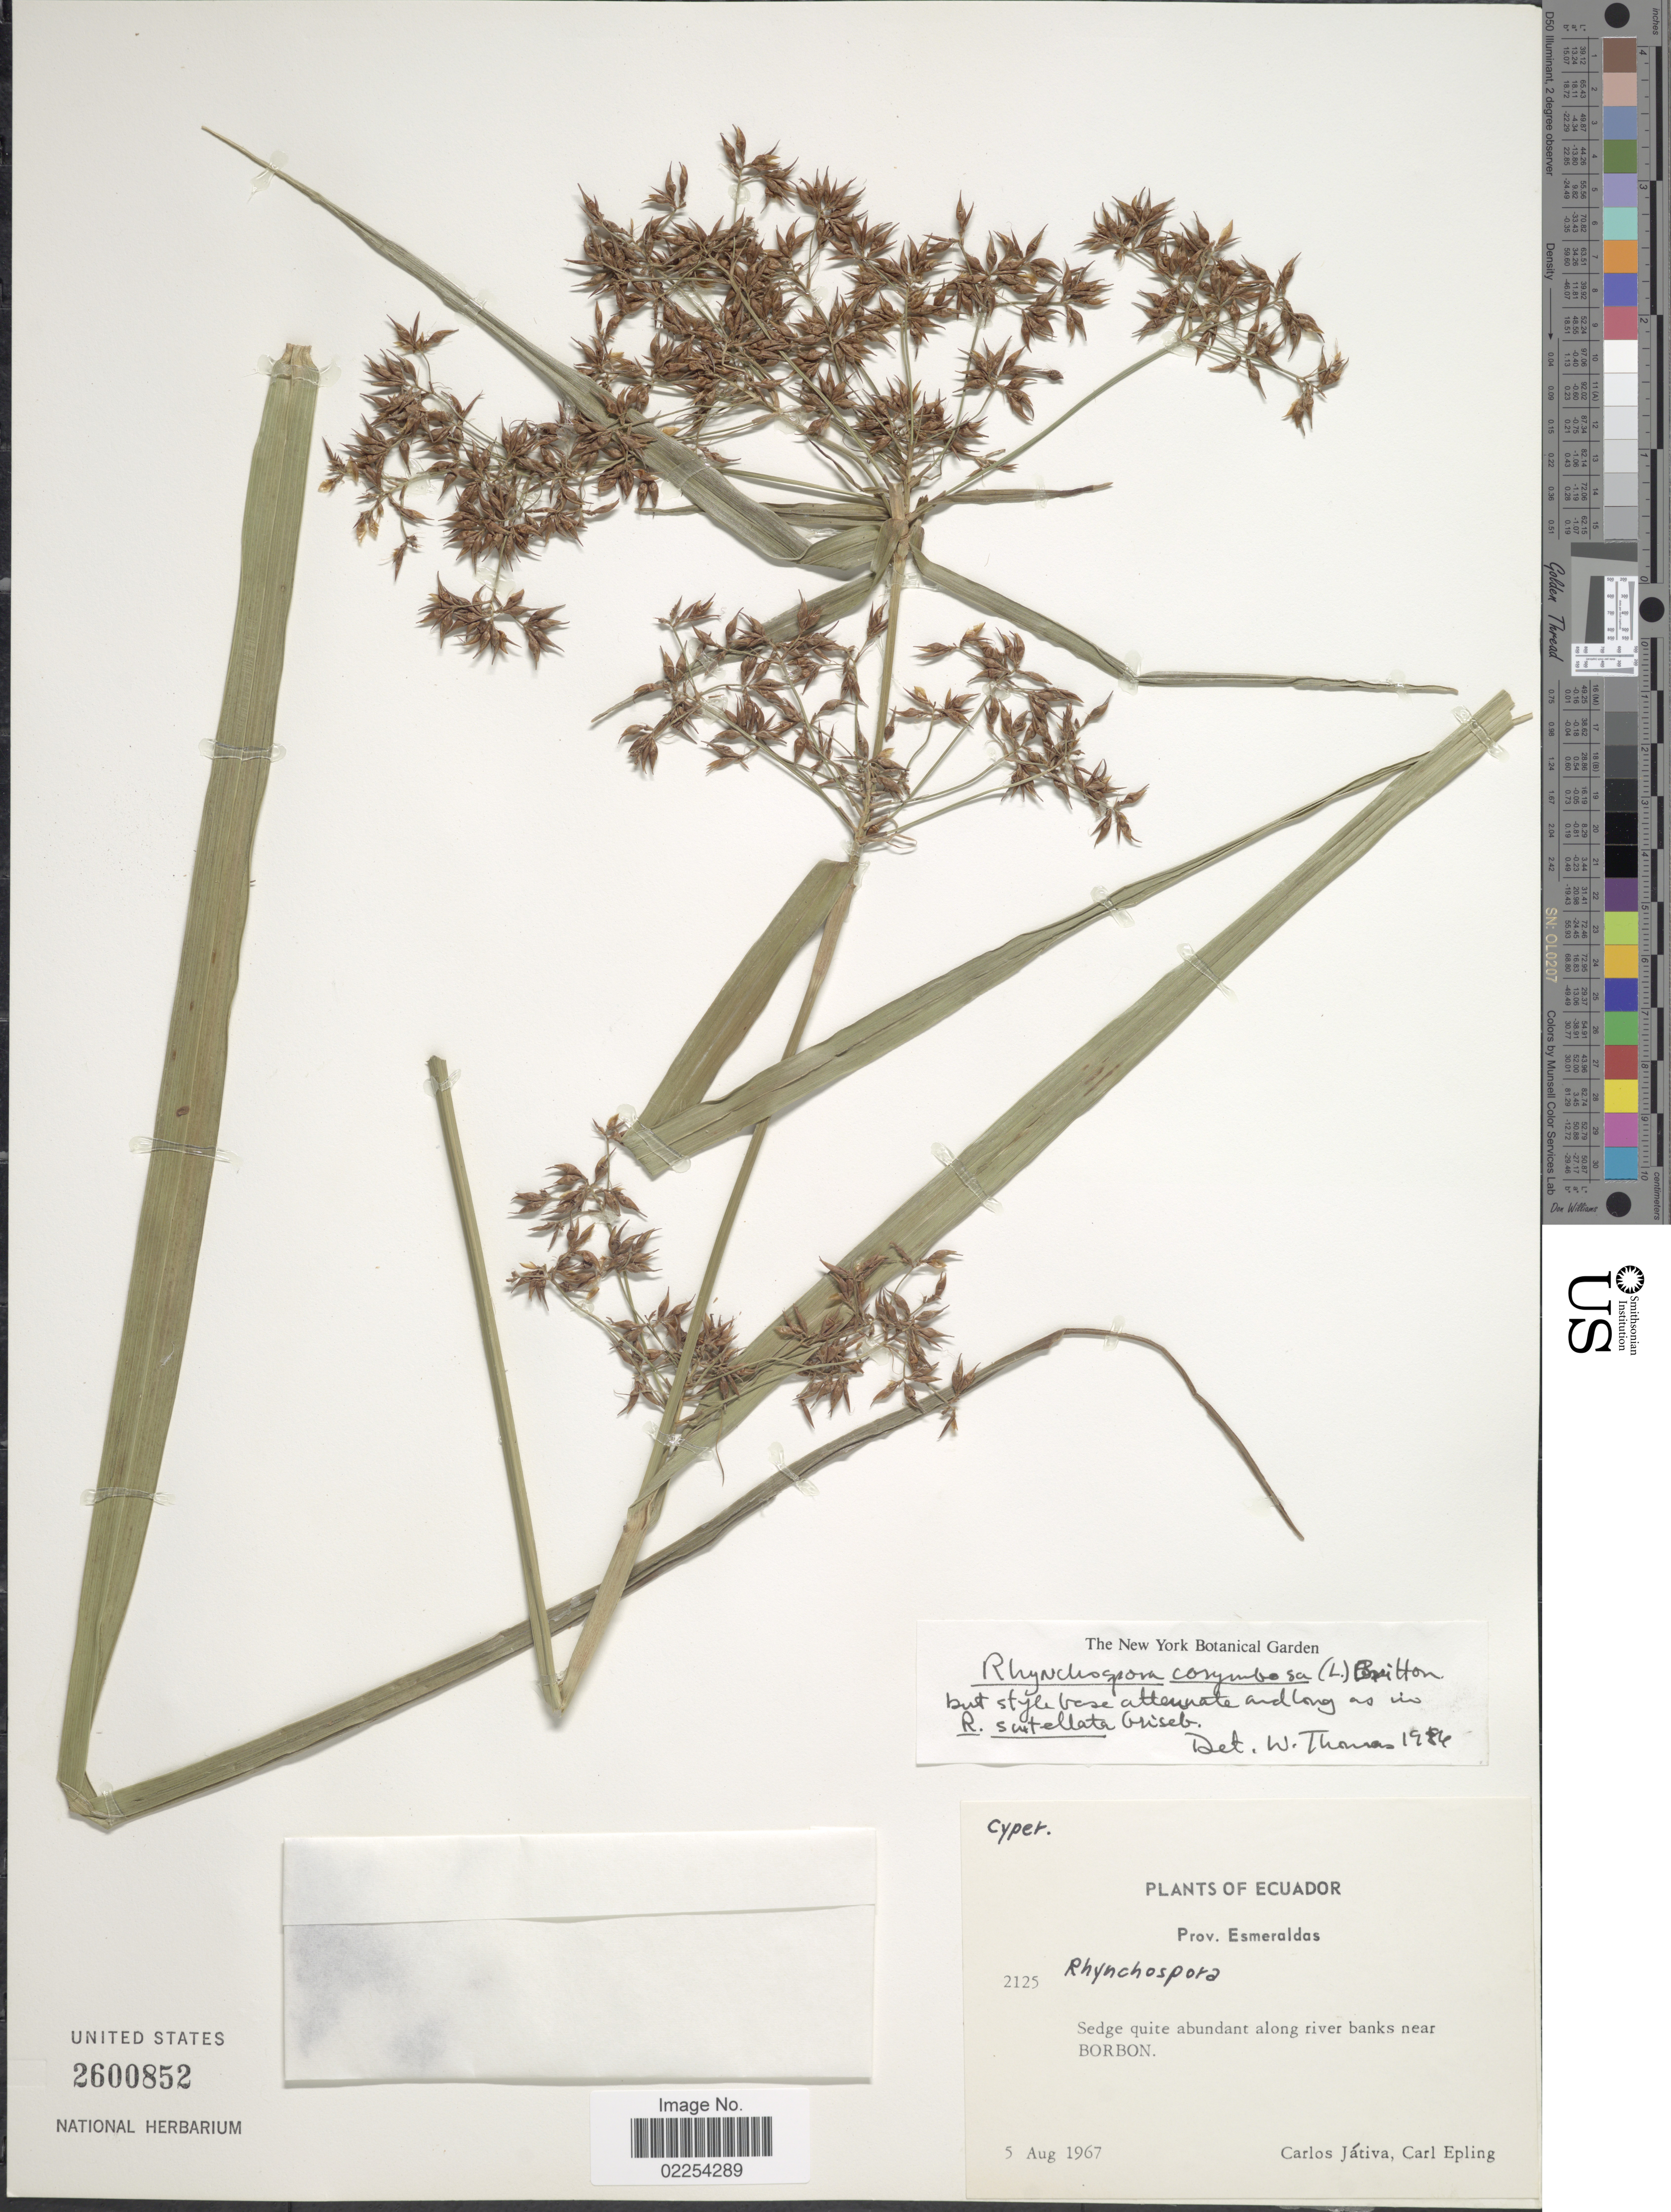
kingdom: Plantae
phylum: Tracheophyta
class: Liliopsida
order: Poales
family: Cyperaceae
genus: Rhynchospora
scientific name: Rhynchospora corymbosa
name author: (L.) Britton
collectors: C. D. Játiva & C. C. Epling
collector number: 2125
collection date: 1967-08-05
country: Ecuador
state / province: Esmeraldas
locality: Prov. Esmeraldas, Sedge quite abundant along river banks near Borbon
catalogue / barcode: US 2600852